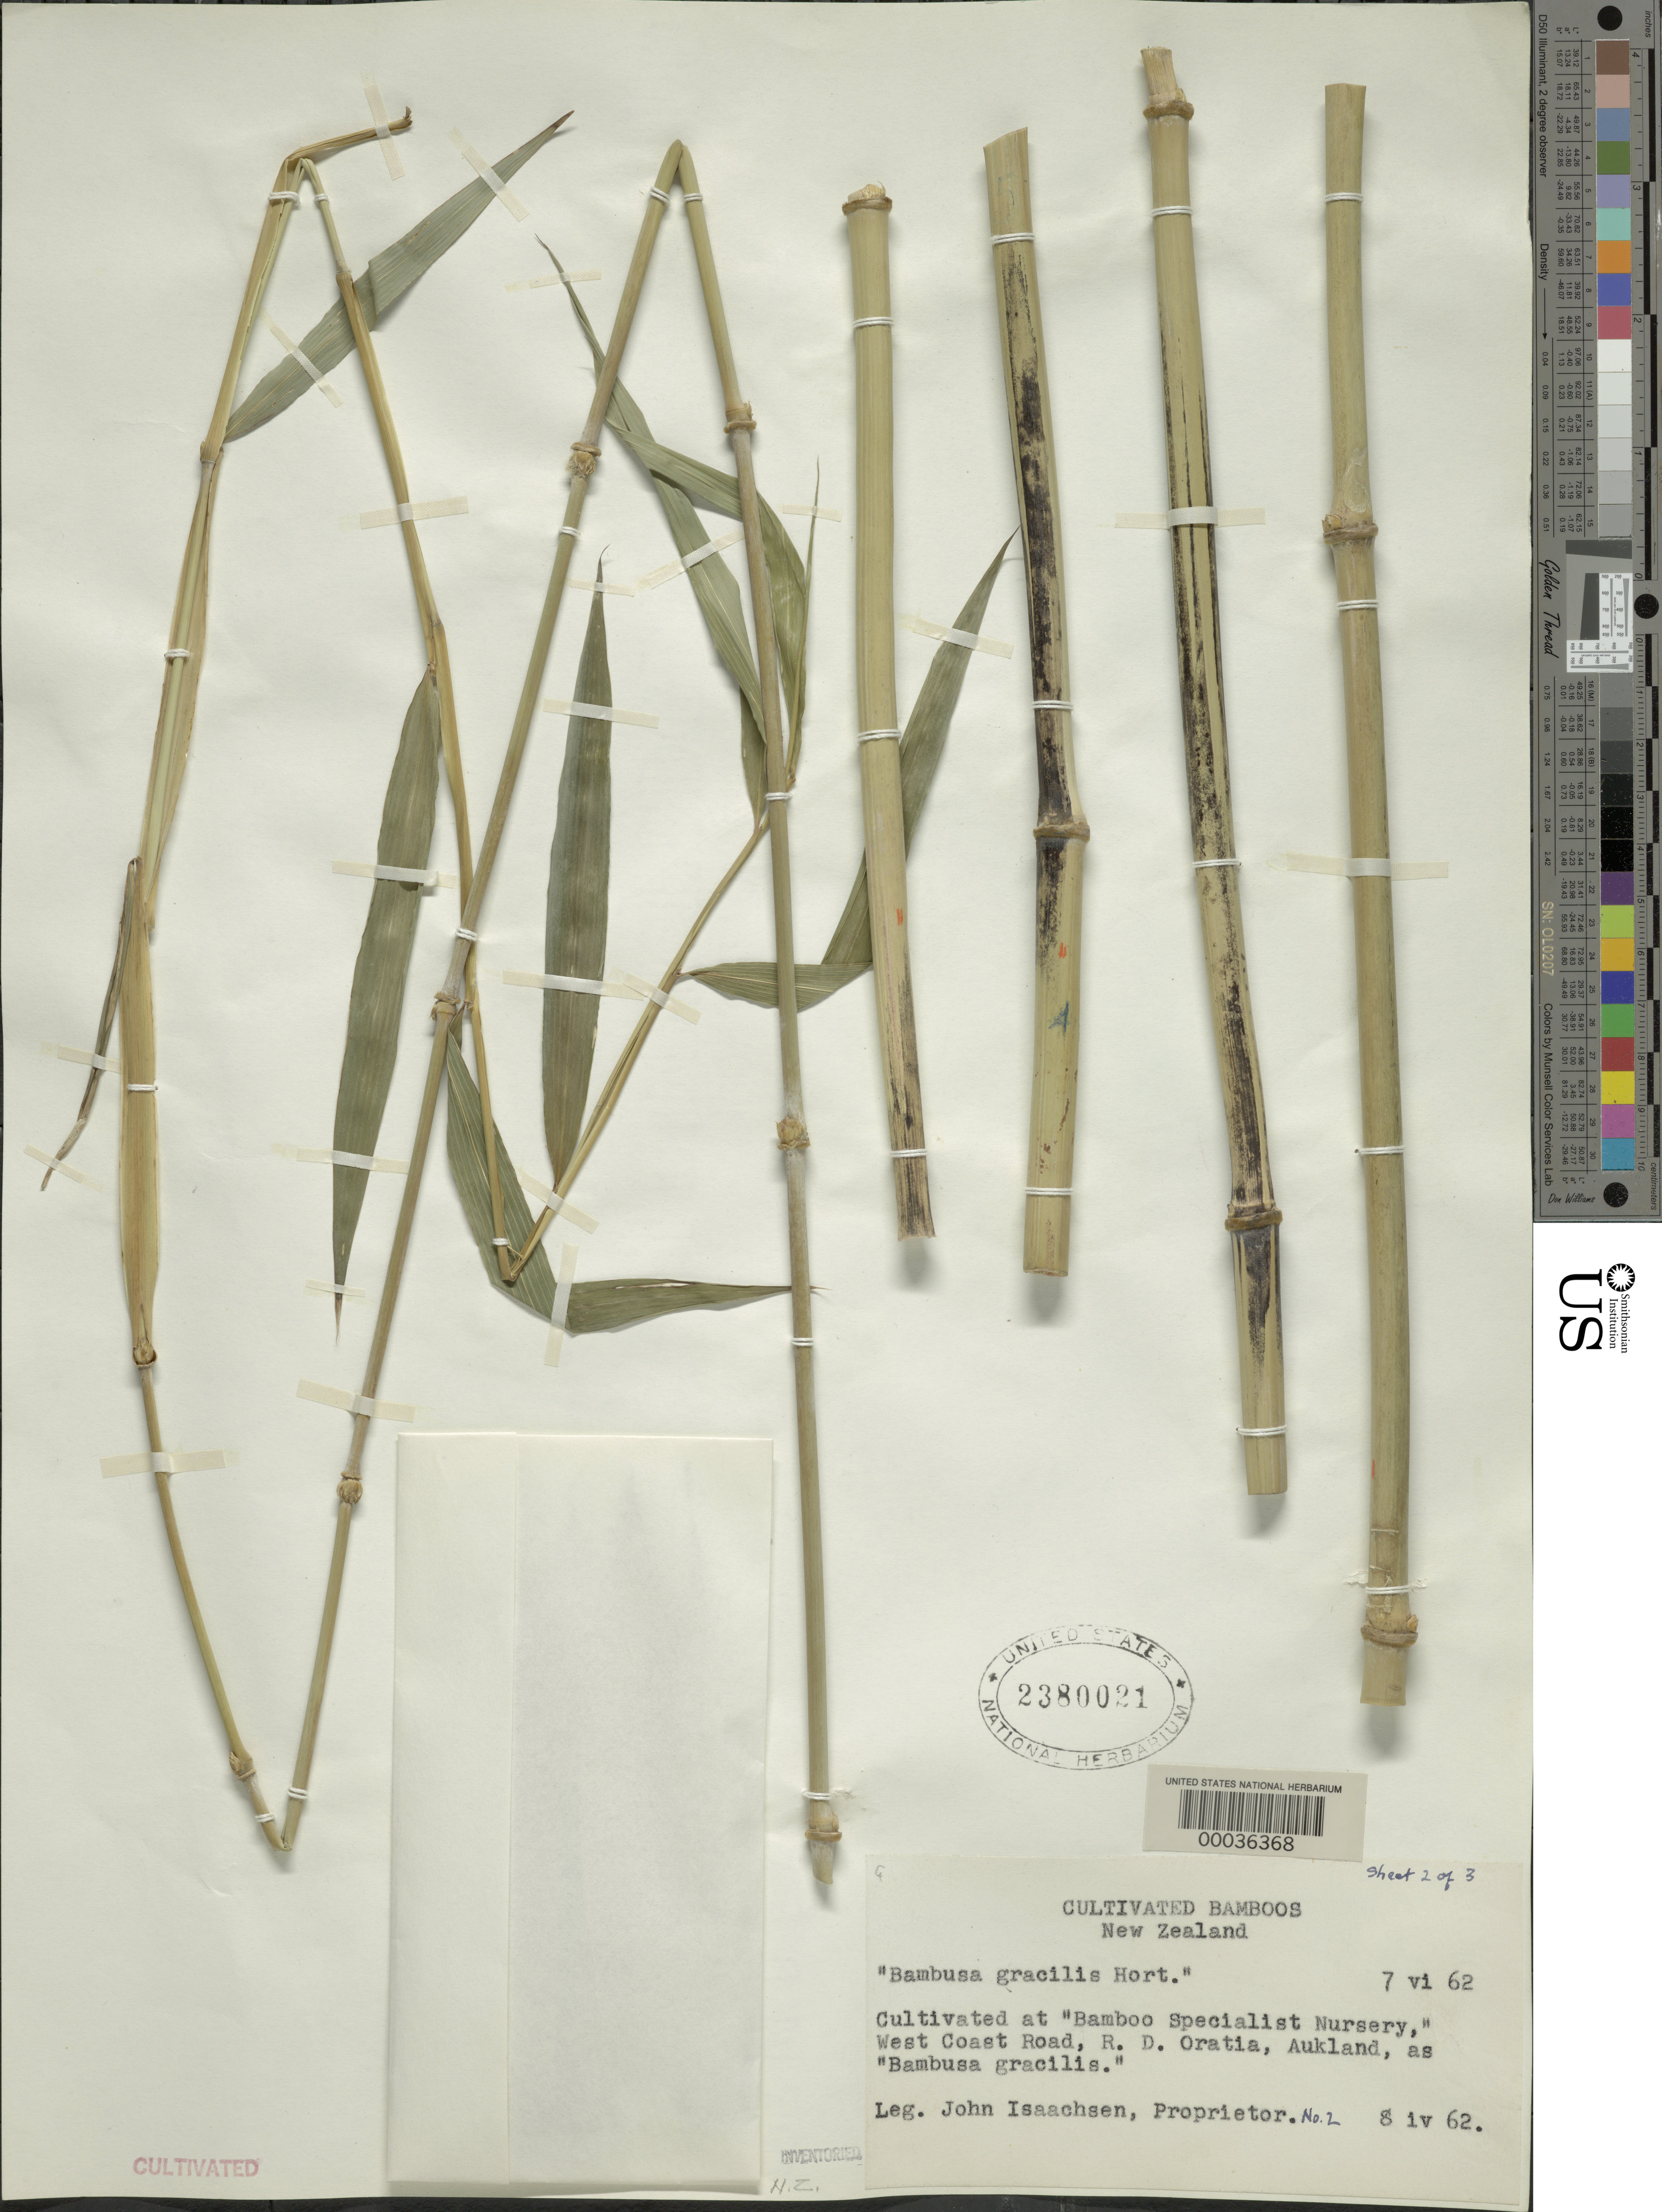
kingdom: Plantae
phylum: Tracheophyta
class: Liliopsida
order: Poales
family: Poaceae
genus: Drepanostachyum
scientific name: Drepanostachyum falconeri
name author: (Hook. f. ex Munro) Soderstr.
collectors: J. Isaachsen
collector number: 2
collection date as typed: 08 Apr 1962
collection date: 1962-04-08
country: New Zealand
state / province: Auckland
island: North Island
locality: Oratia, "bamboo specialist nursery"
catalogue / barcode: US 2380021